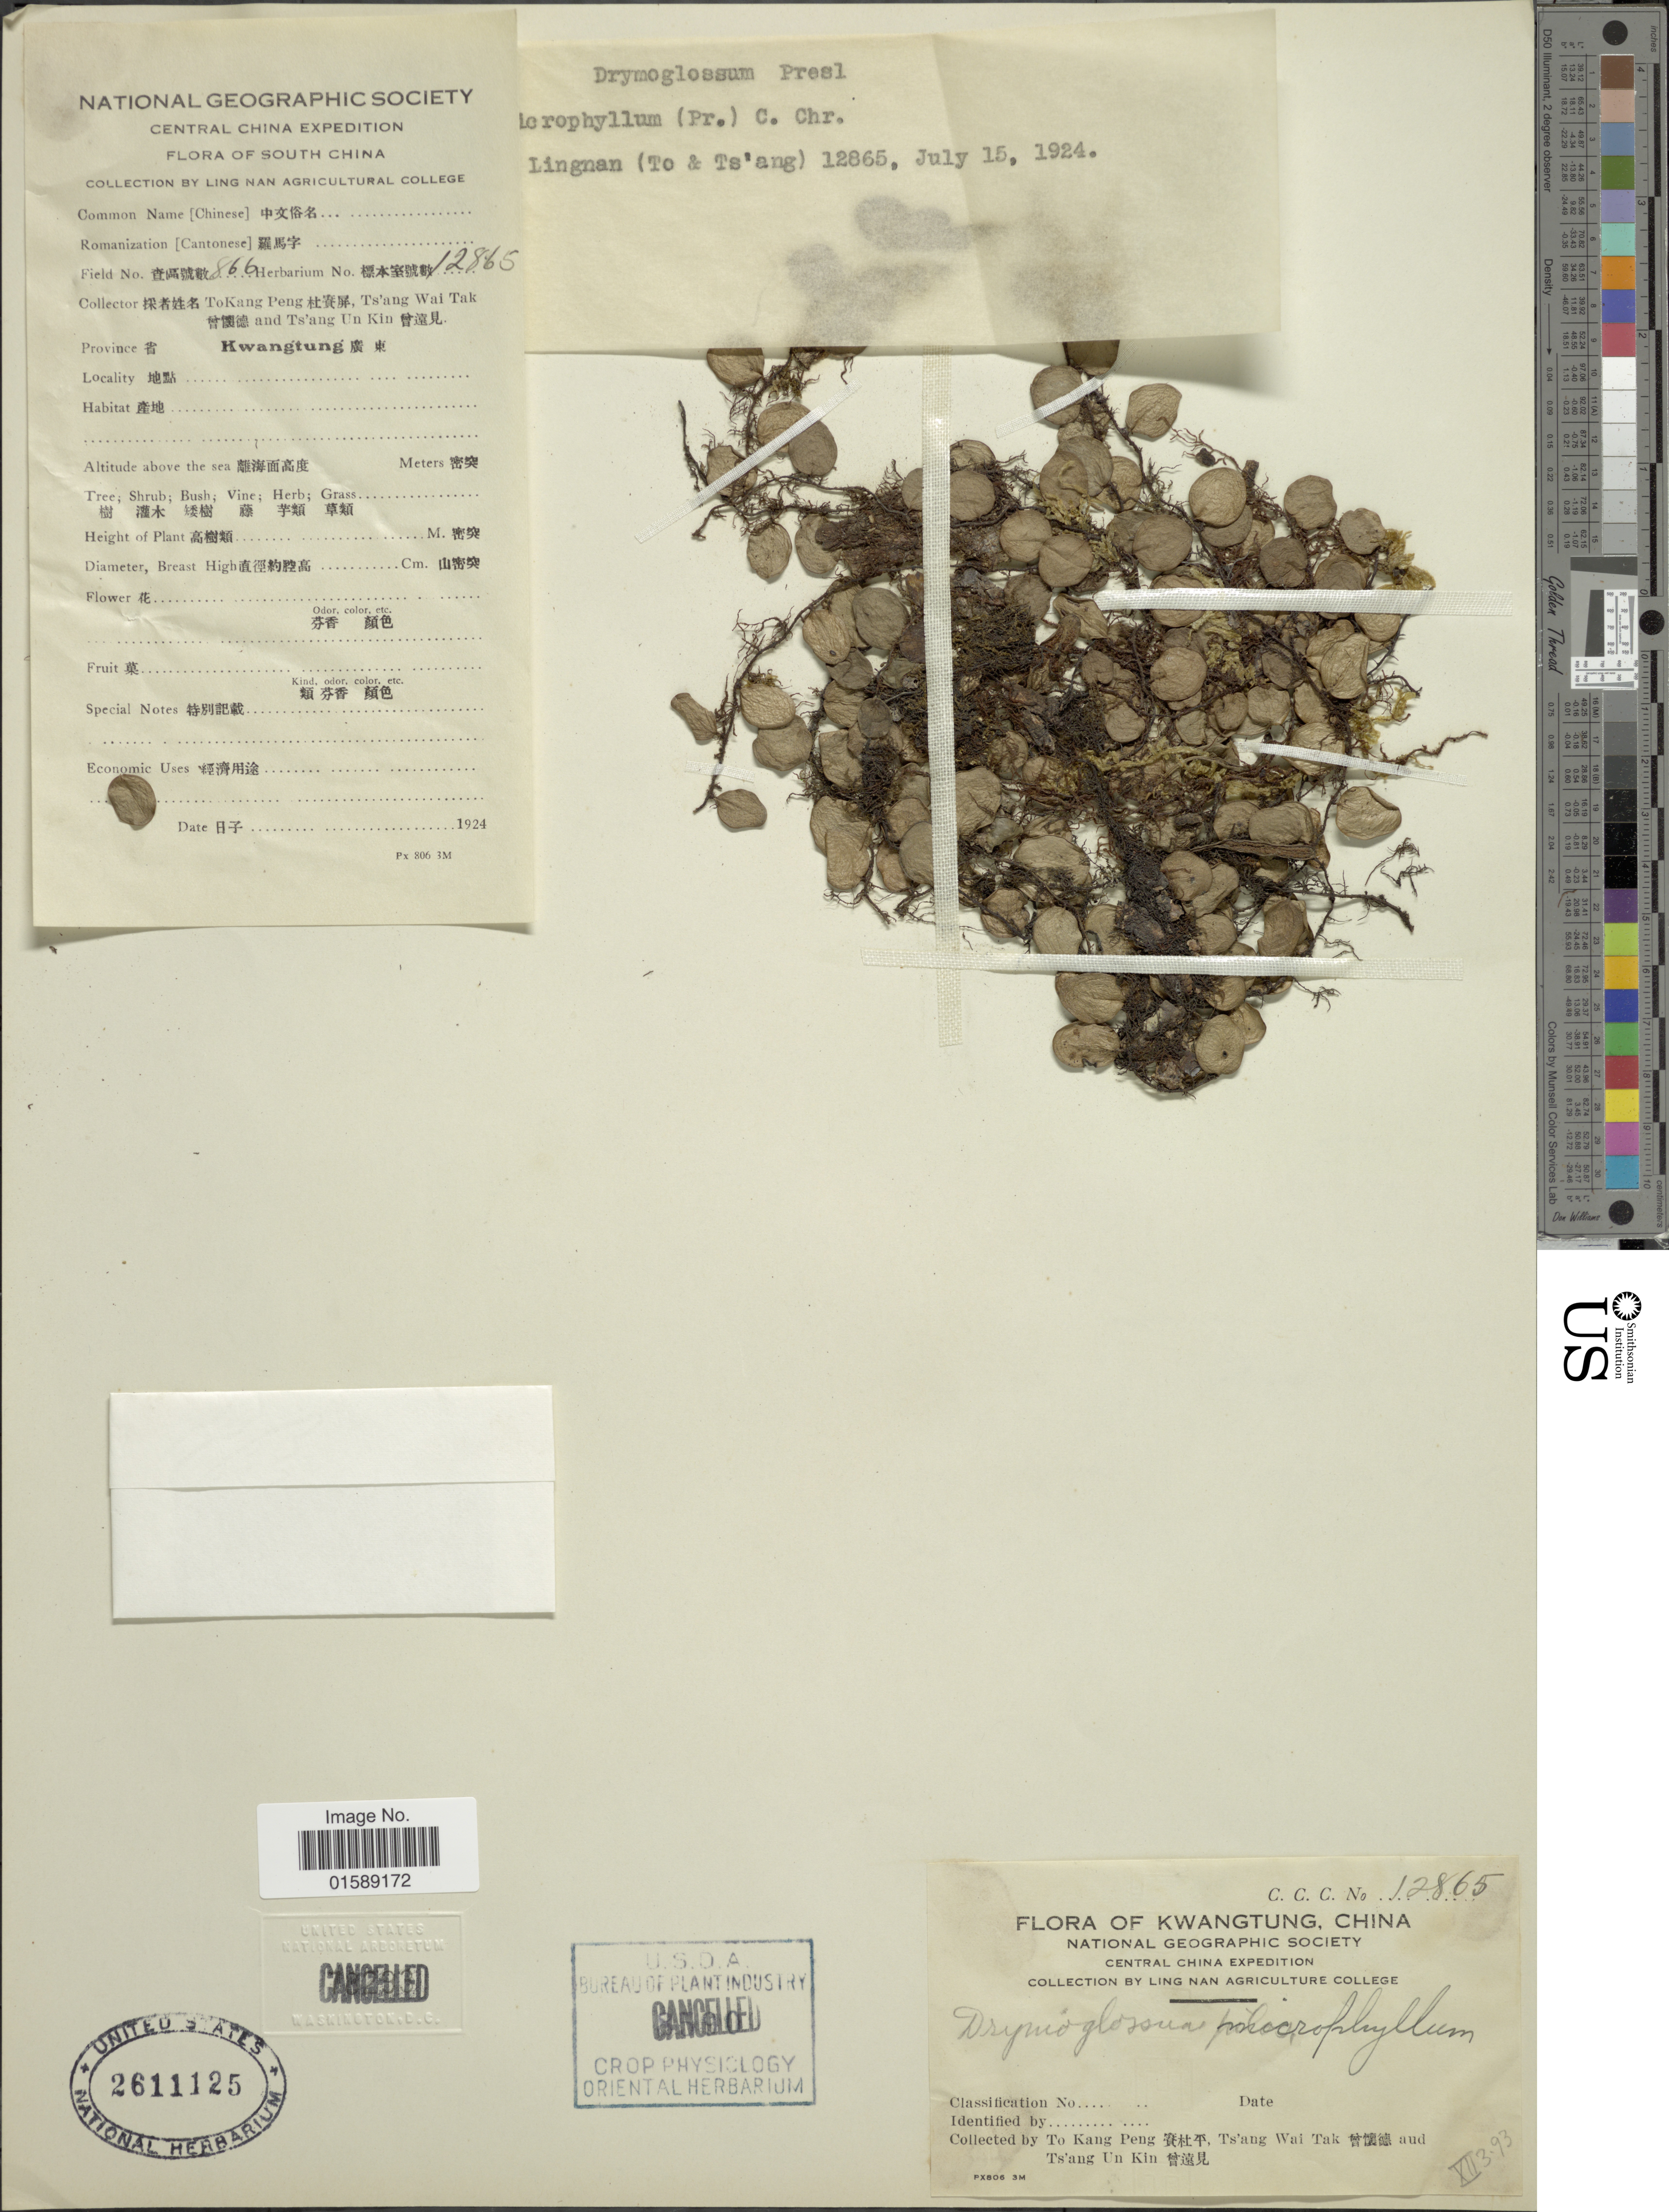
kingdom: Plantae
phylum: Tracheophyta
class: Polypodiopsida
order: Polypodiales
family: Polypodiaceae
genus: Pyrrosia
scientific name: Pyrrosia microphylla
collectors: T. K. Peng, W. T. Tsang & U. K. Tsang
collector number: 866/12865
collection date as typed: Transcribed d/m/y: 3/12/93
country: China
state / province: Guangdong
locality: Kwangtung. Central China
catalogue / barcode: US 2611125